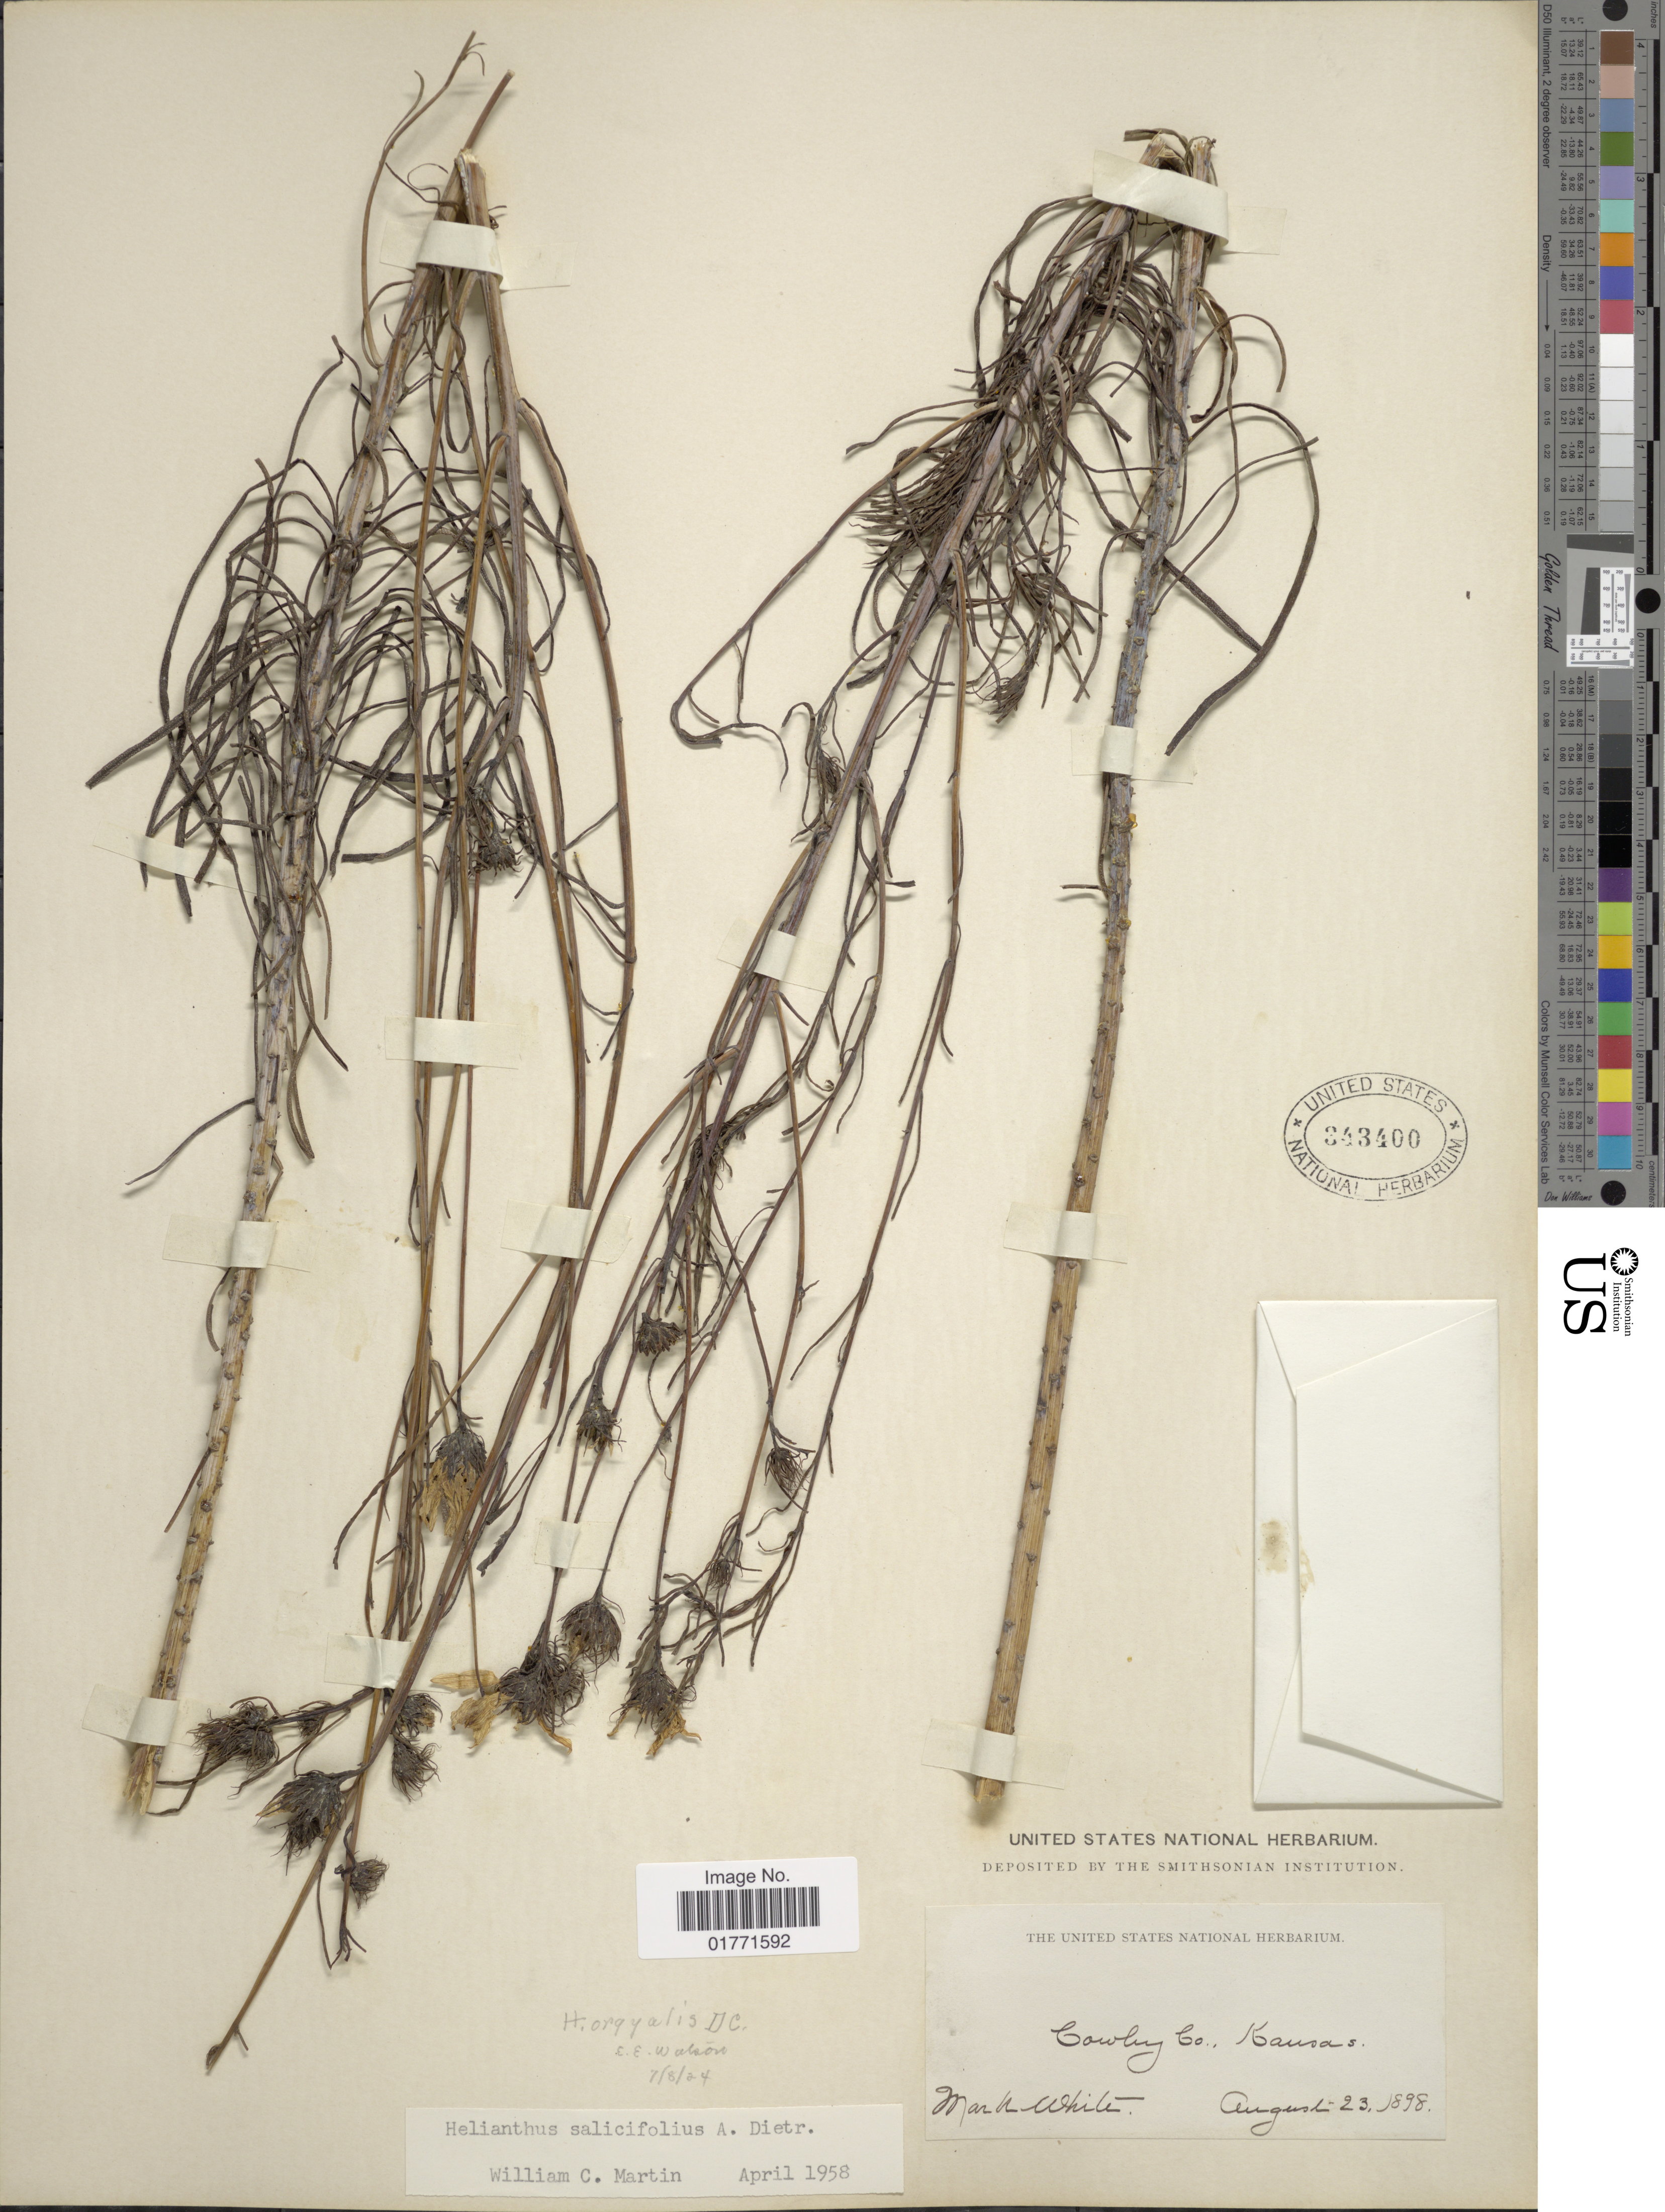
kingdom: Plantae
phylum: Tracheophyta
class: Magnoliopsida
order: Asterales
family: Asteraceae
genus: Helianthus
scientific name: Helianthus salicifolius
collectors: M. White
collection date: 1898-08-23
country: United States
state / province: Kansas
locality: Cowly Co.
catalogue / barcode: US 343400